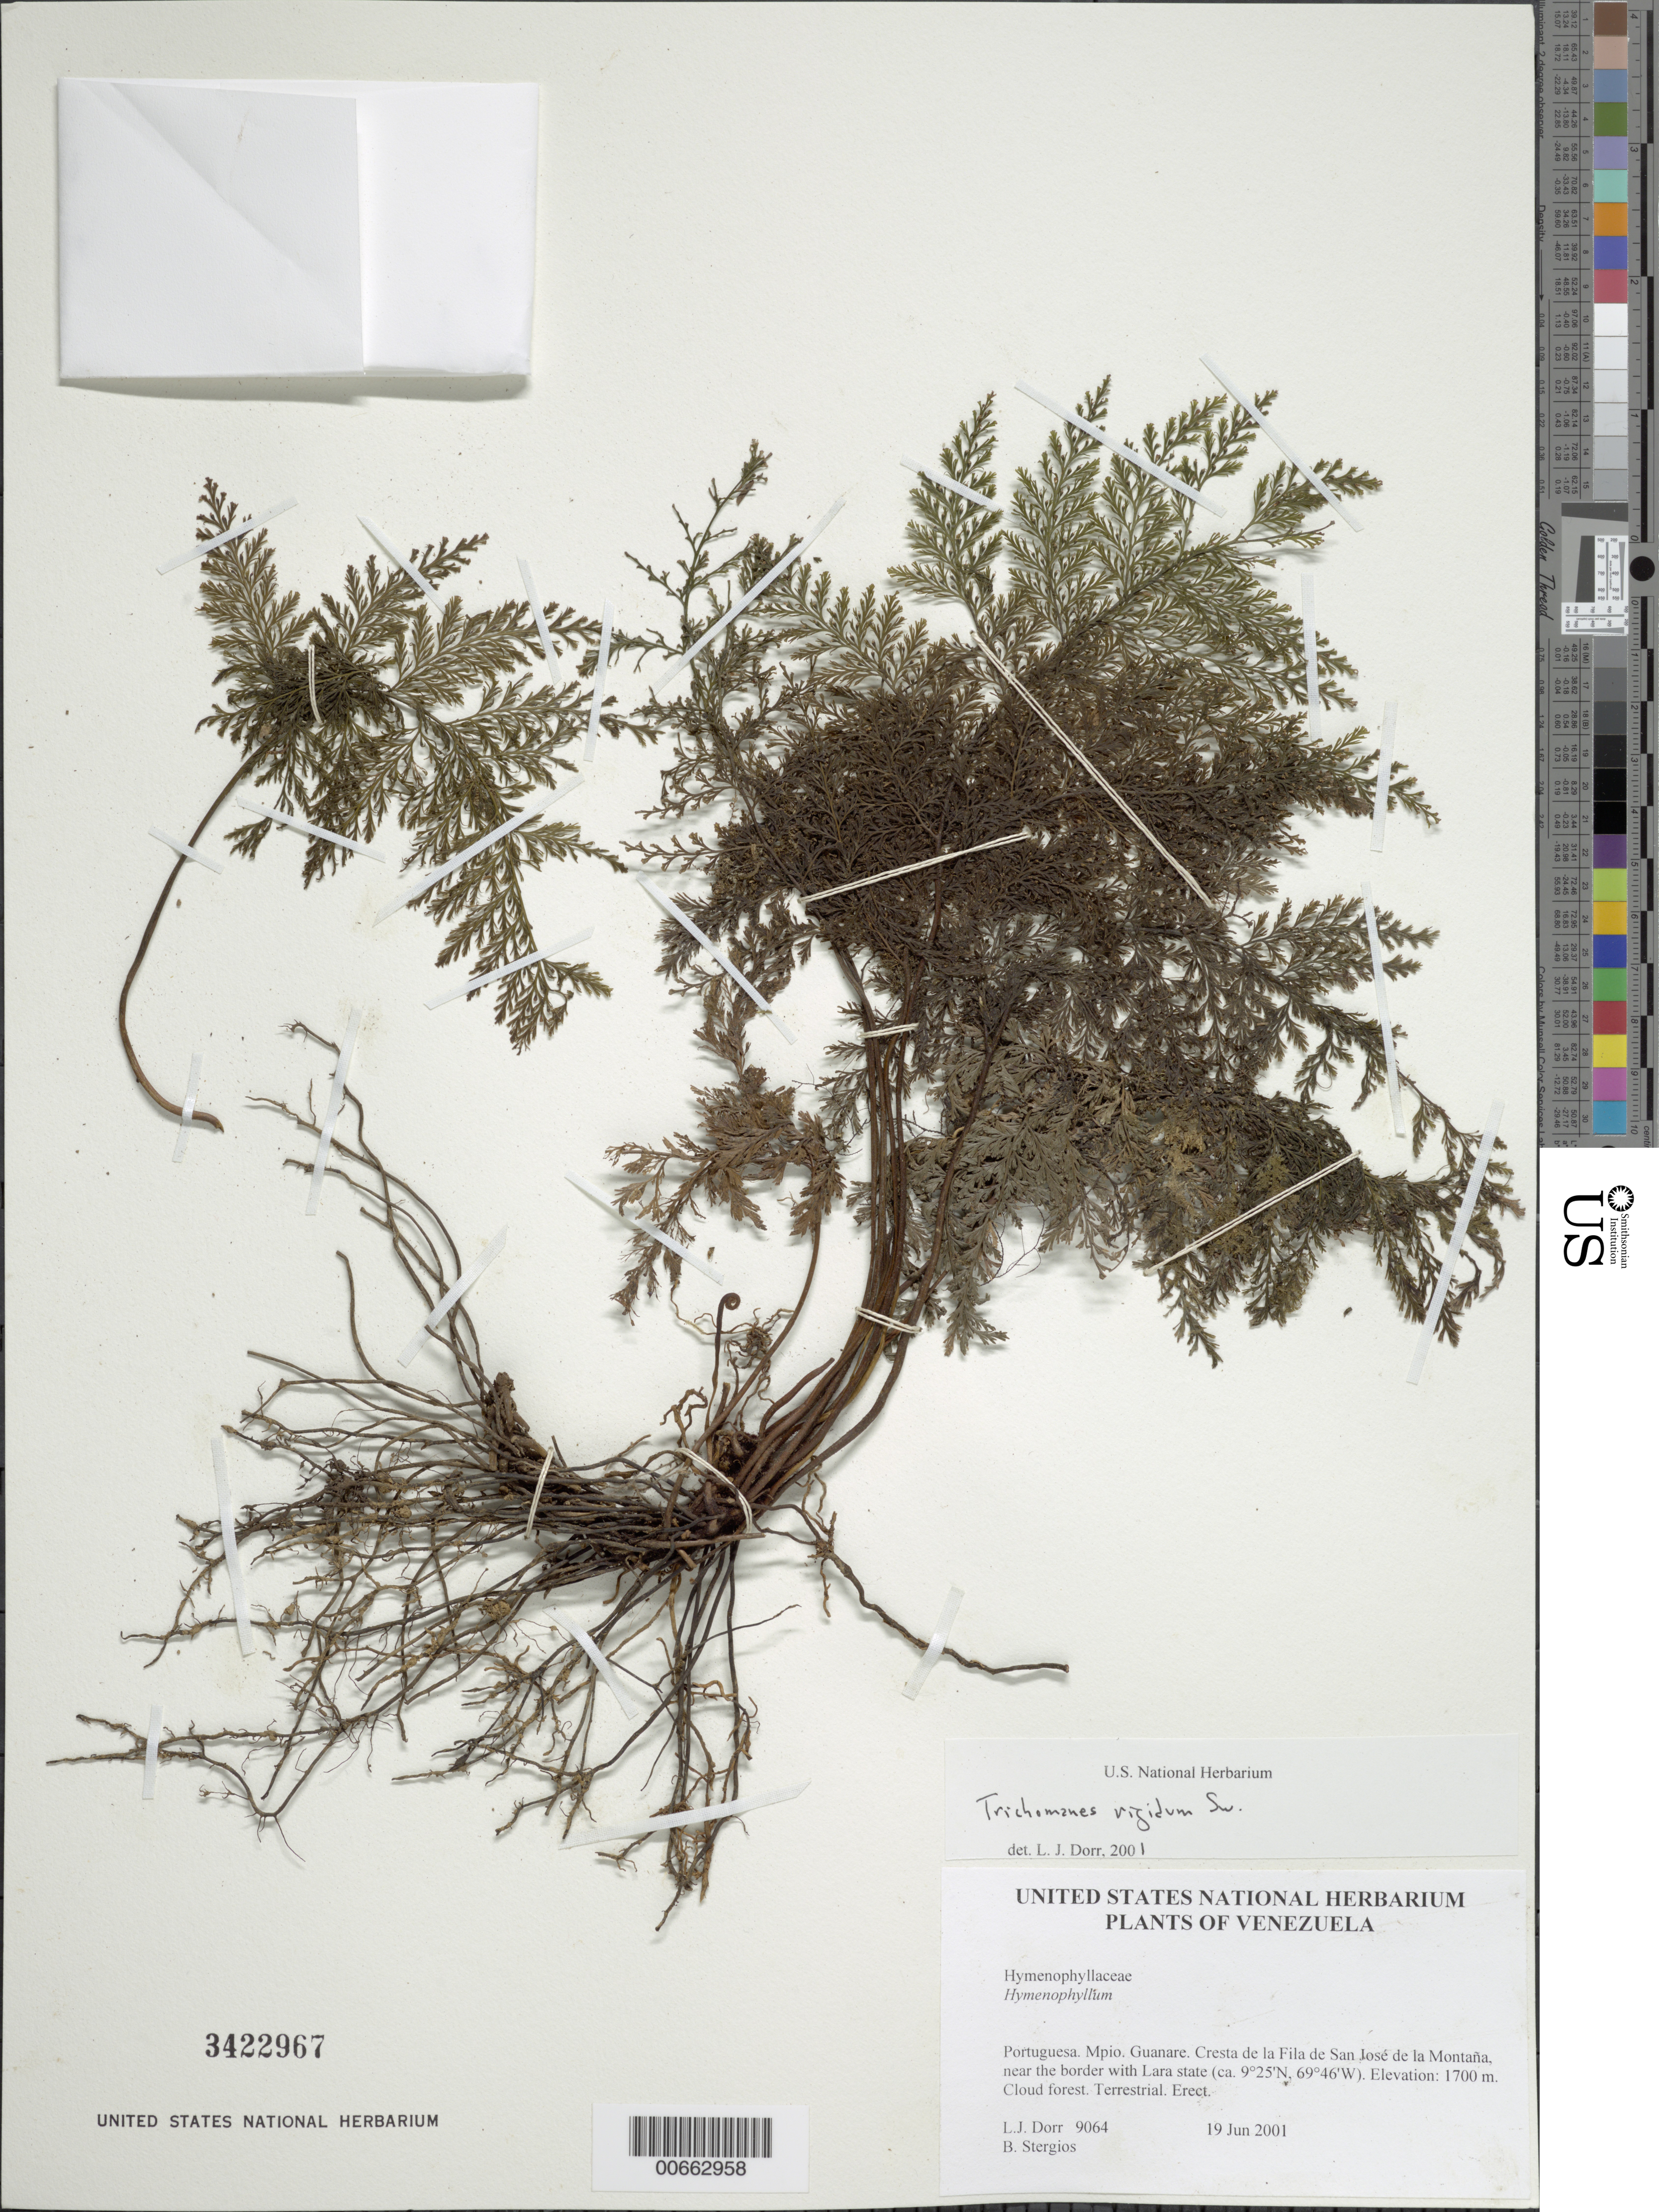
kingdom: Plantae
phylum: Tracheophyta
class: Polypodiopsida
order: Hymenophyllales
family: Hymenophyllaceae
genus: Abrodictyum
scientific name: Abrodictyum rigidum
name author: (Sw.) Ebihara & Dubuisson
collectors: L. J. Dorr & B. G. Stergios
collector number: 9064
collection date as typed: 19 Jun 2001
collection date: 2001-06-19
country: Venezuela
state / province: Portuguesa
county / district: Guanare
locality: Cresta de la Fila de San José de la Montaña, near the border with Lara state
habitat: Cloud forest.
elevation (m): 1700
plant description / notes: CTES, PORT, UC, US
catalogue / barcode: US 3422967